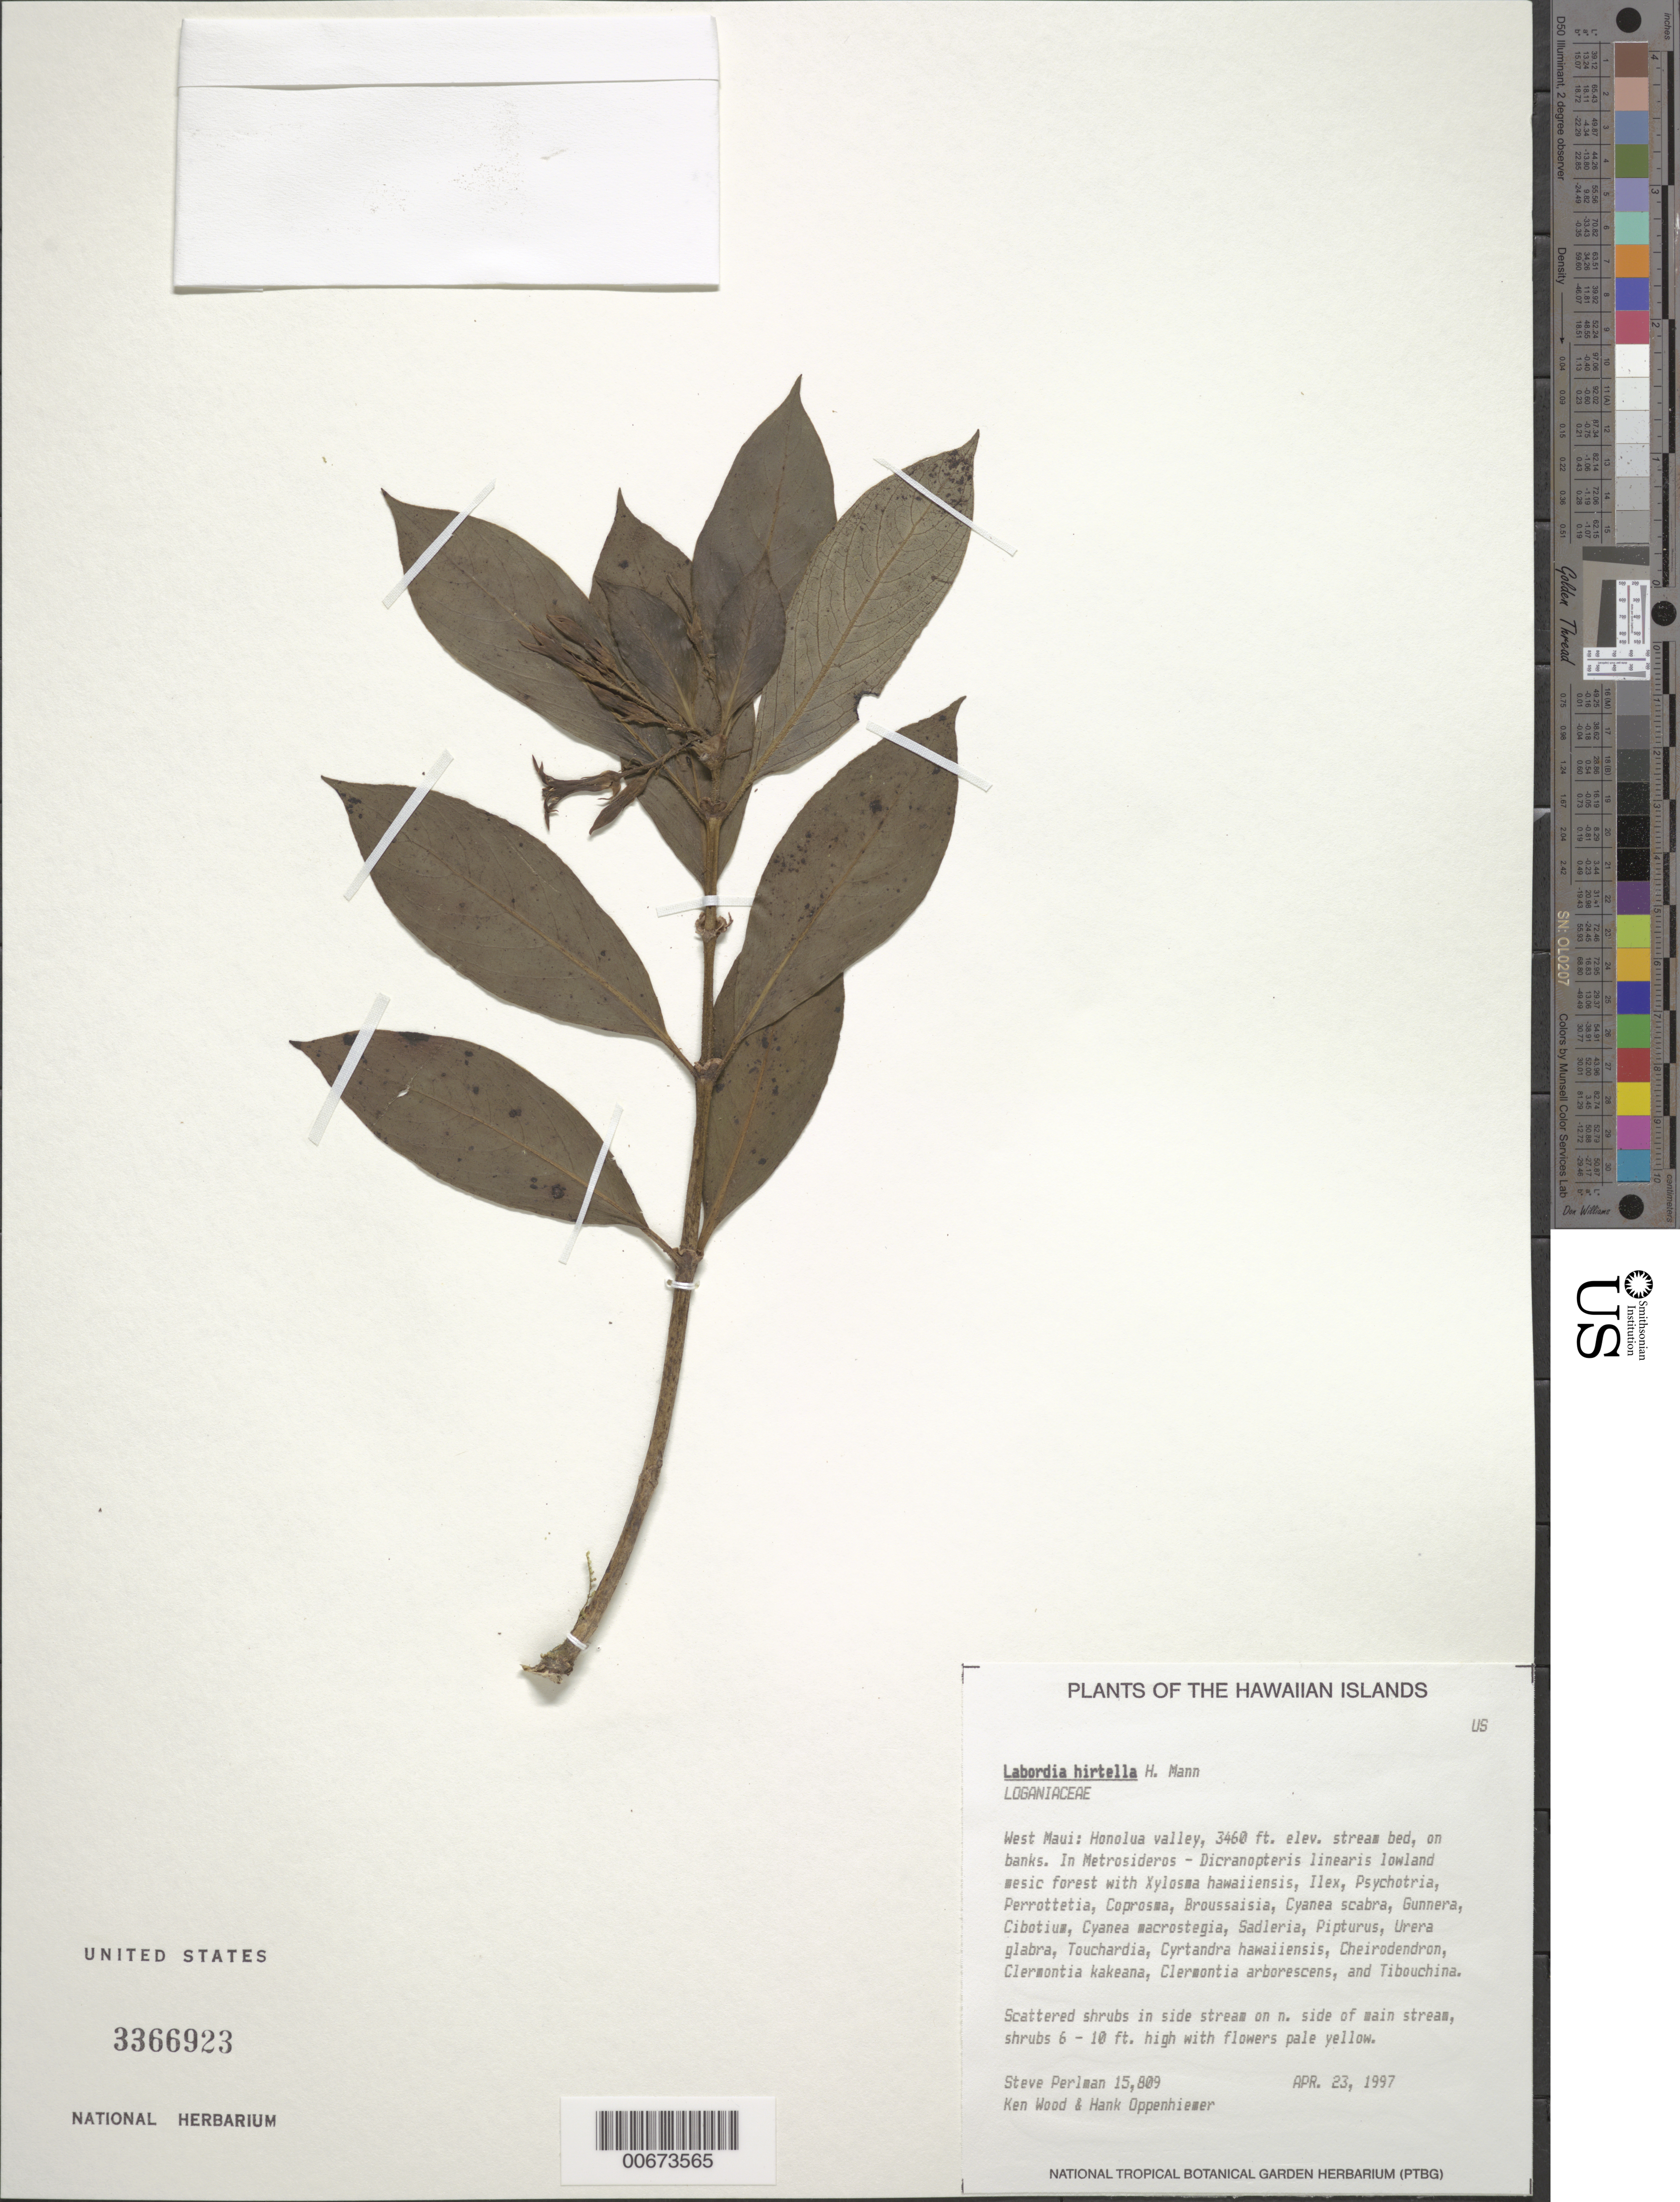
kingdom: Plantae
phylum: Tracheophyta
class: Magnoliopsida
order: Gentianales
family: Loganiaceae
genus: Geniostoma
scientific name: Geniostoma hirtellum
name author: (H. Mann) Byng & Christenh.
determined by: Wagner, W. L., (BOT), Smithsonian Institution - National Museum of Natural History (UNITED STATES)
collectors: S. P. Perlman, K. Wood & H. Oppenheimer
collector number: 15809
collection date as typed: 23 Apr 1997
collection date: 1997-04-23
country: United States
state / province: Hawaii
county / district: Maui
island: Maui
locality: West Maui, Honolua valley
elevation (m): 1055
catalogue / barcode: US 3366923